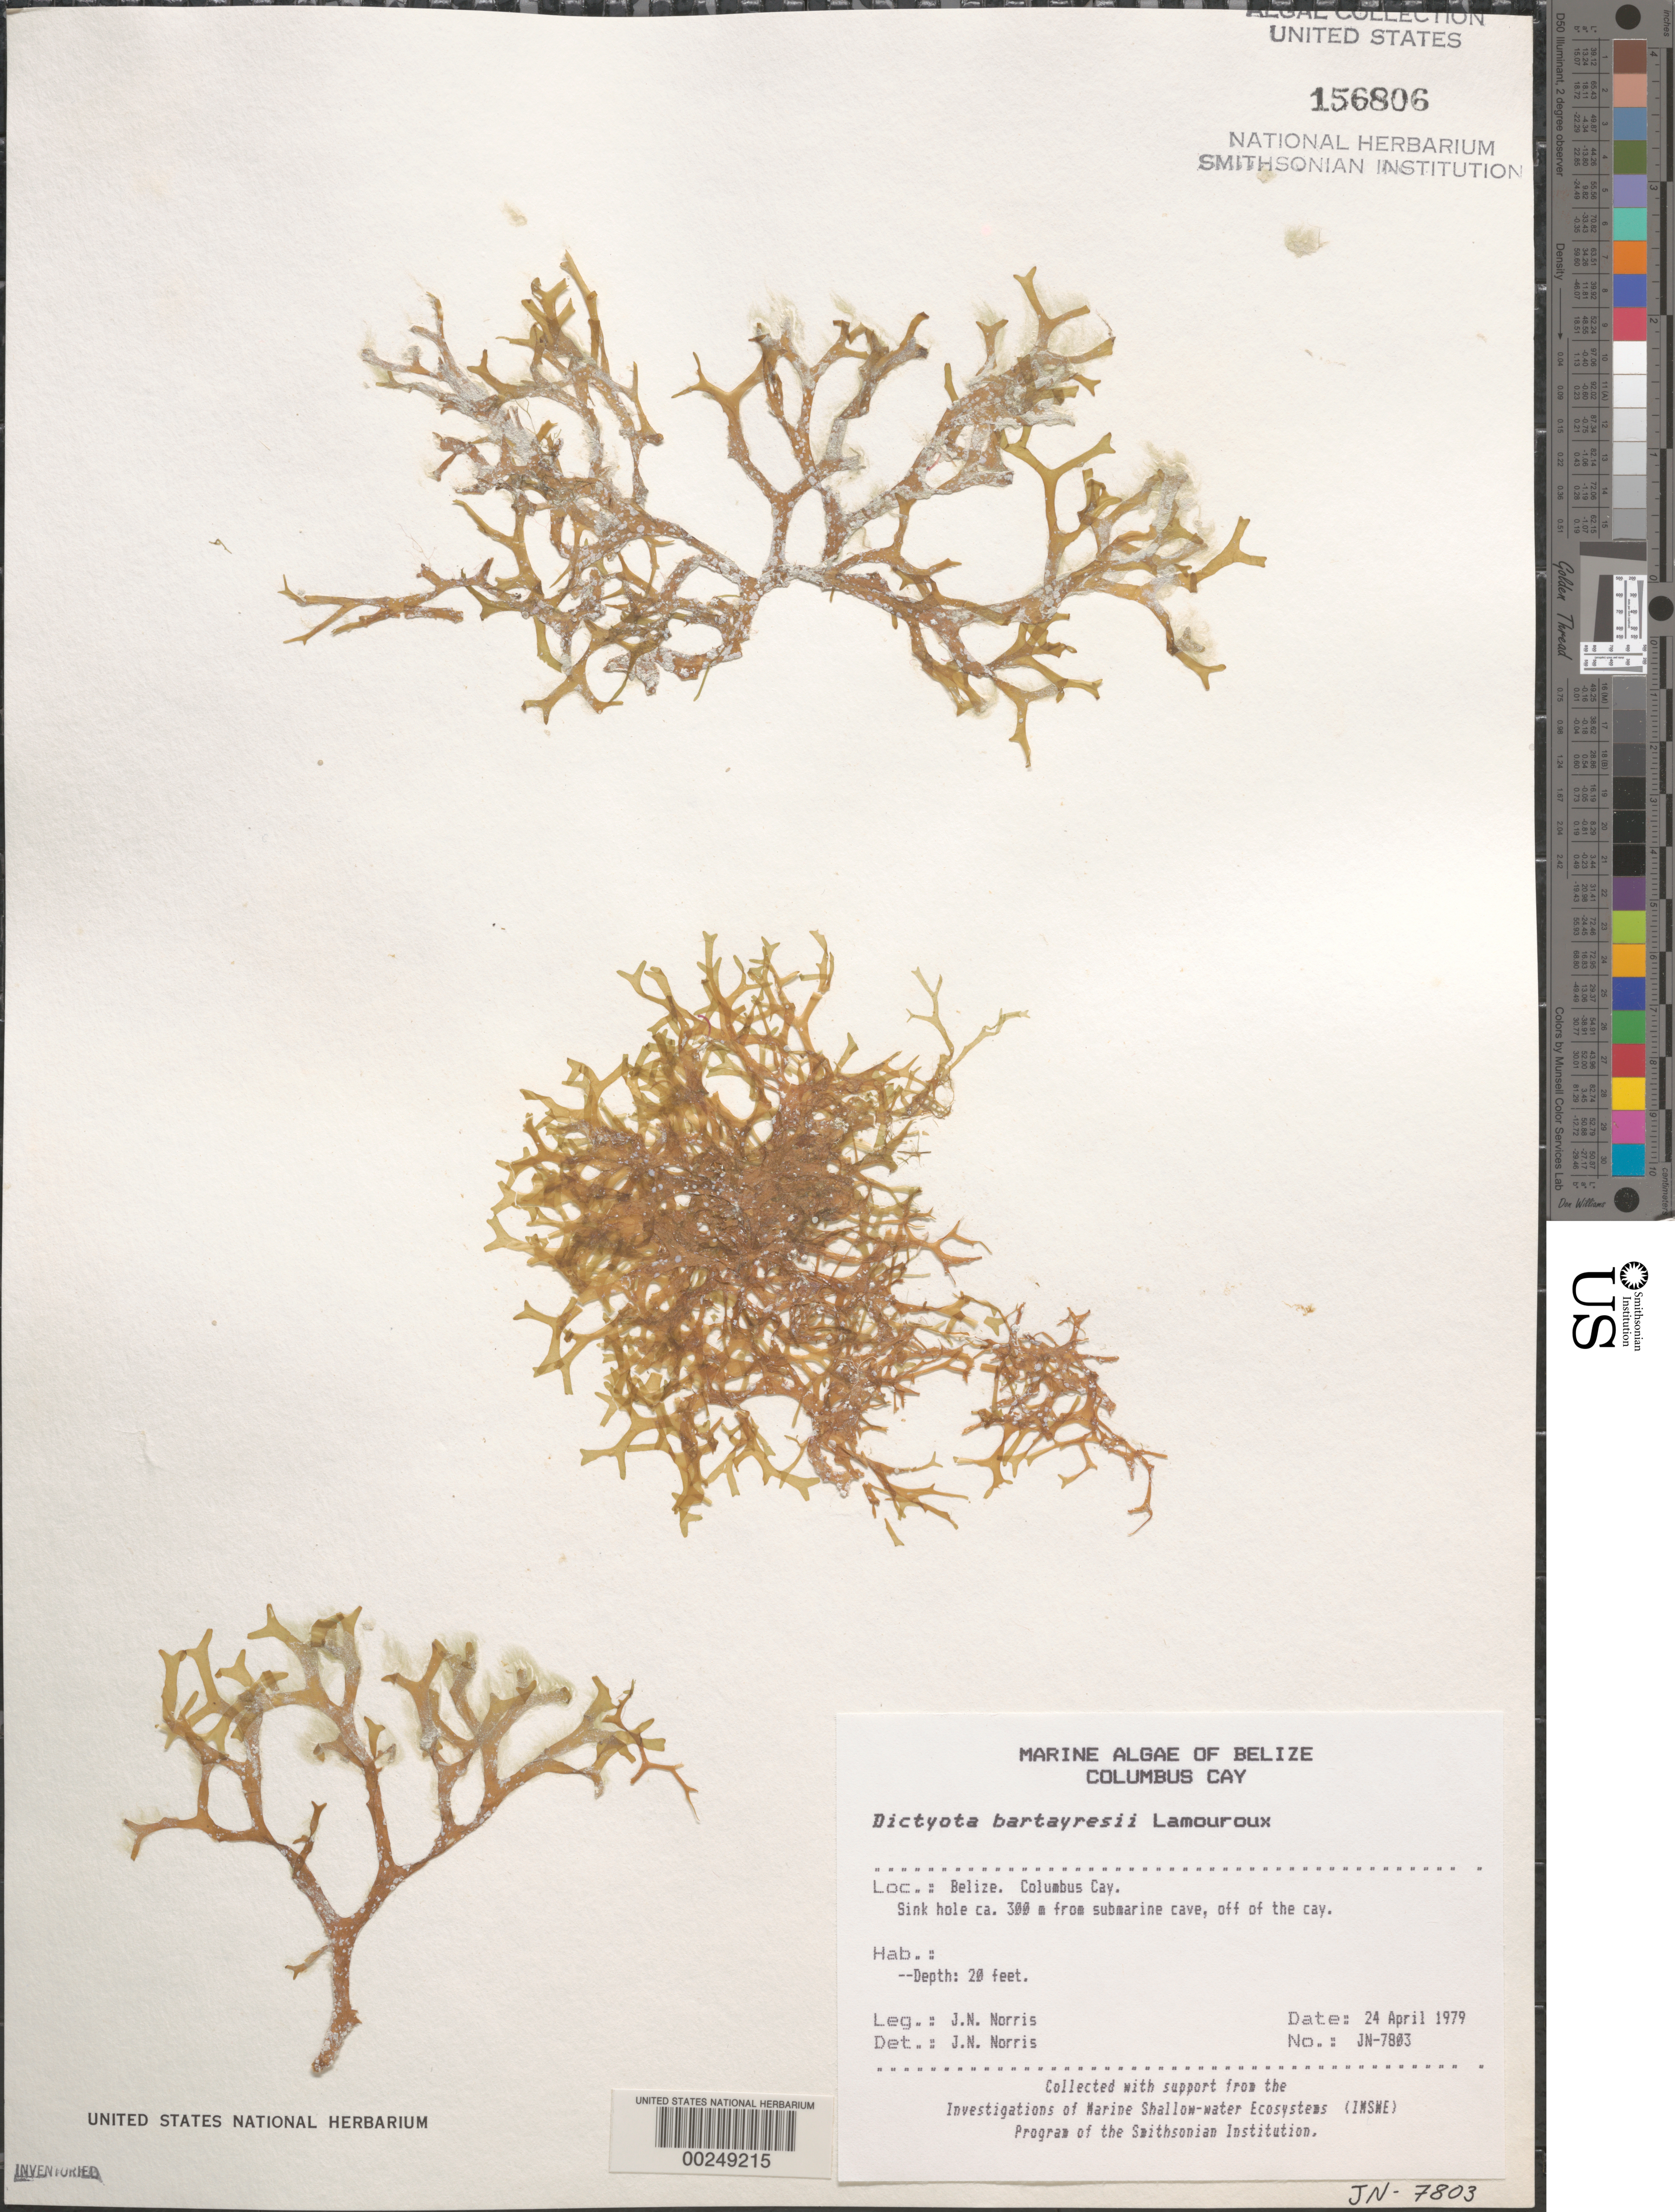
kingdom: Chromista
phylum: Ochrophyta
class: Phaeophyceae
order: Dictyotales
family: Dictyotaceae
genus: Dictyota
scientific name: Dictyota bartayresiana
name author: J.V.Lamouroux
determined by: Norris, James N.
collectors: J. N. Norris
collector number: JN-7803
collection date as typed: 24 Apr 1979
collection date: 1979-04-24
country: Belize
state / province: Stann Creek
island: Columbus Cay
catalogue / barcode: US 156806